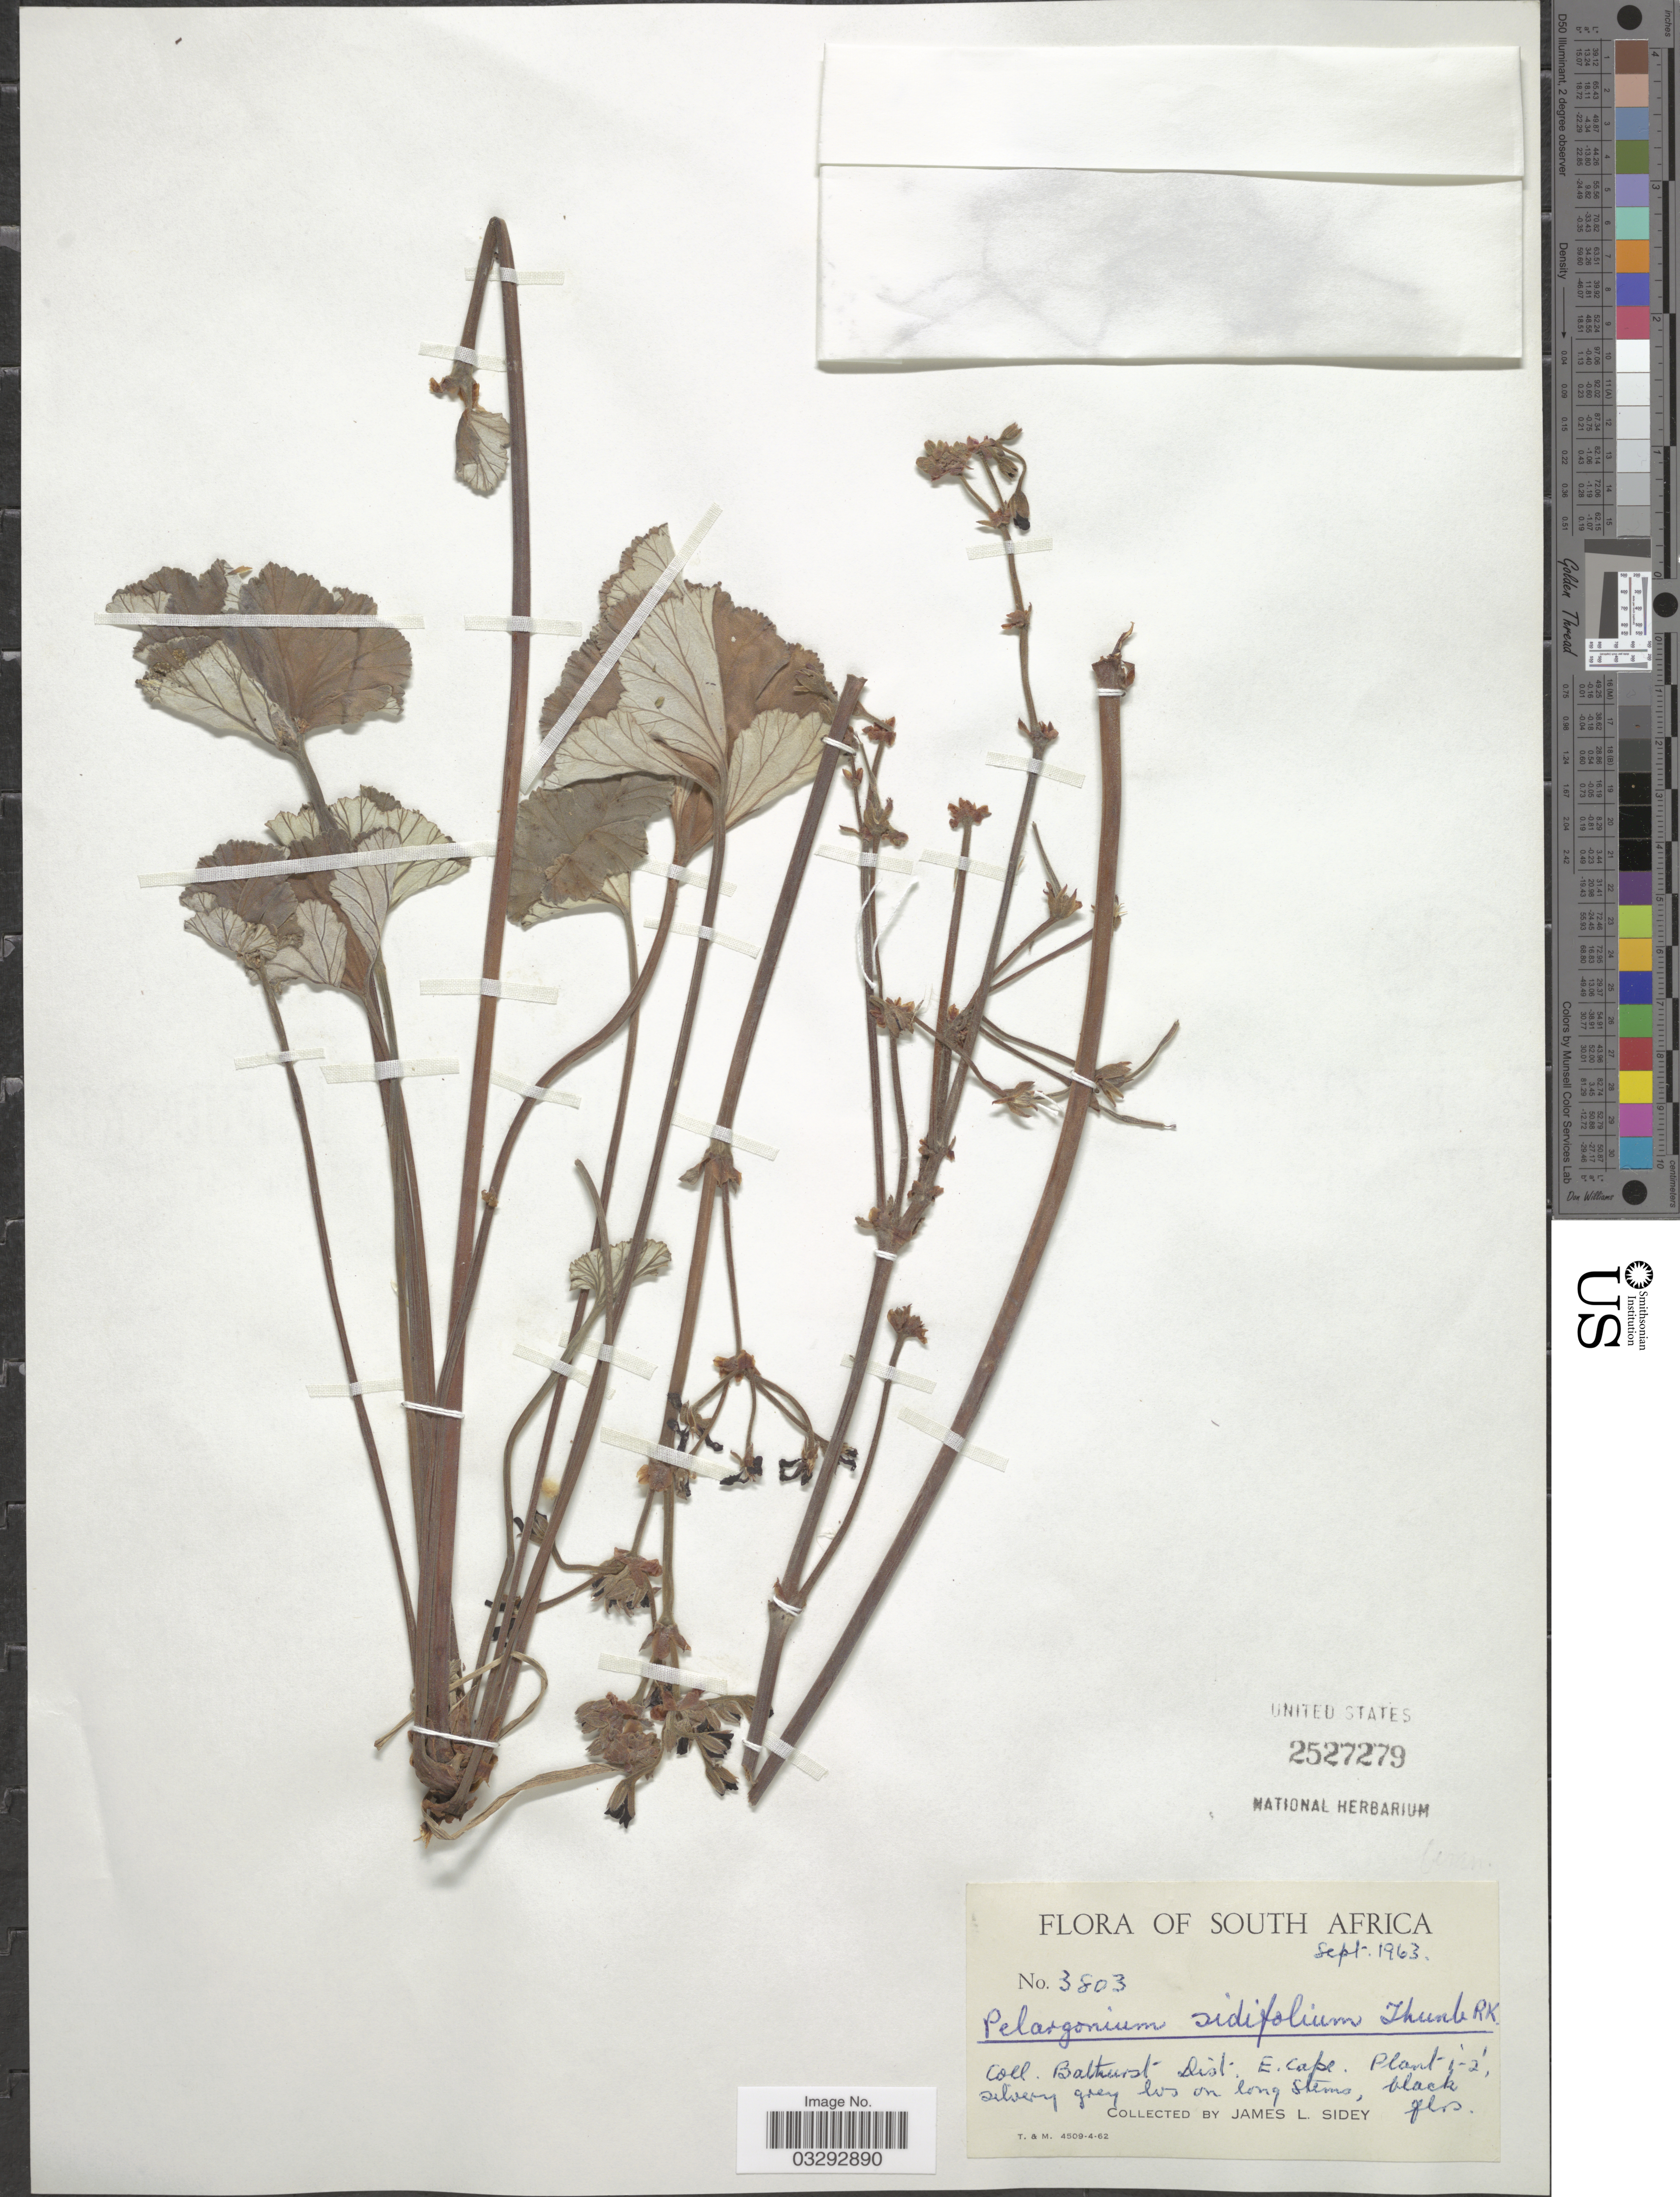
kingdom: Plantae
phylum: Tracheophyta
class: Magnoliopsida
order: Geraniales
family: Geraniaceae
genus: Pelargonium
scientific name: Pelargonium sidifolium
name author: R. Knuth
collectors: J. L. Sidey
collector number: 3803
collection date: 1963-09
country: South Africa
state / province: Eastern Cape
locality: Bathurst, Dist. E. Cape.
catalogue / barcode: US 2527279